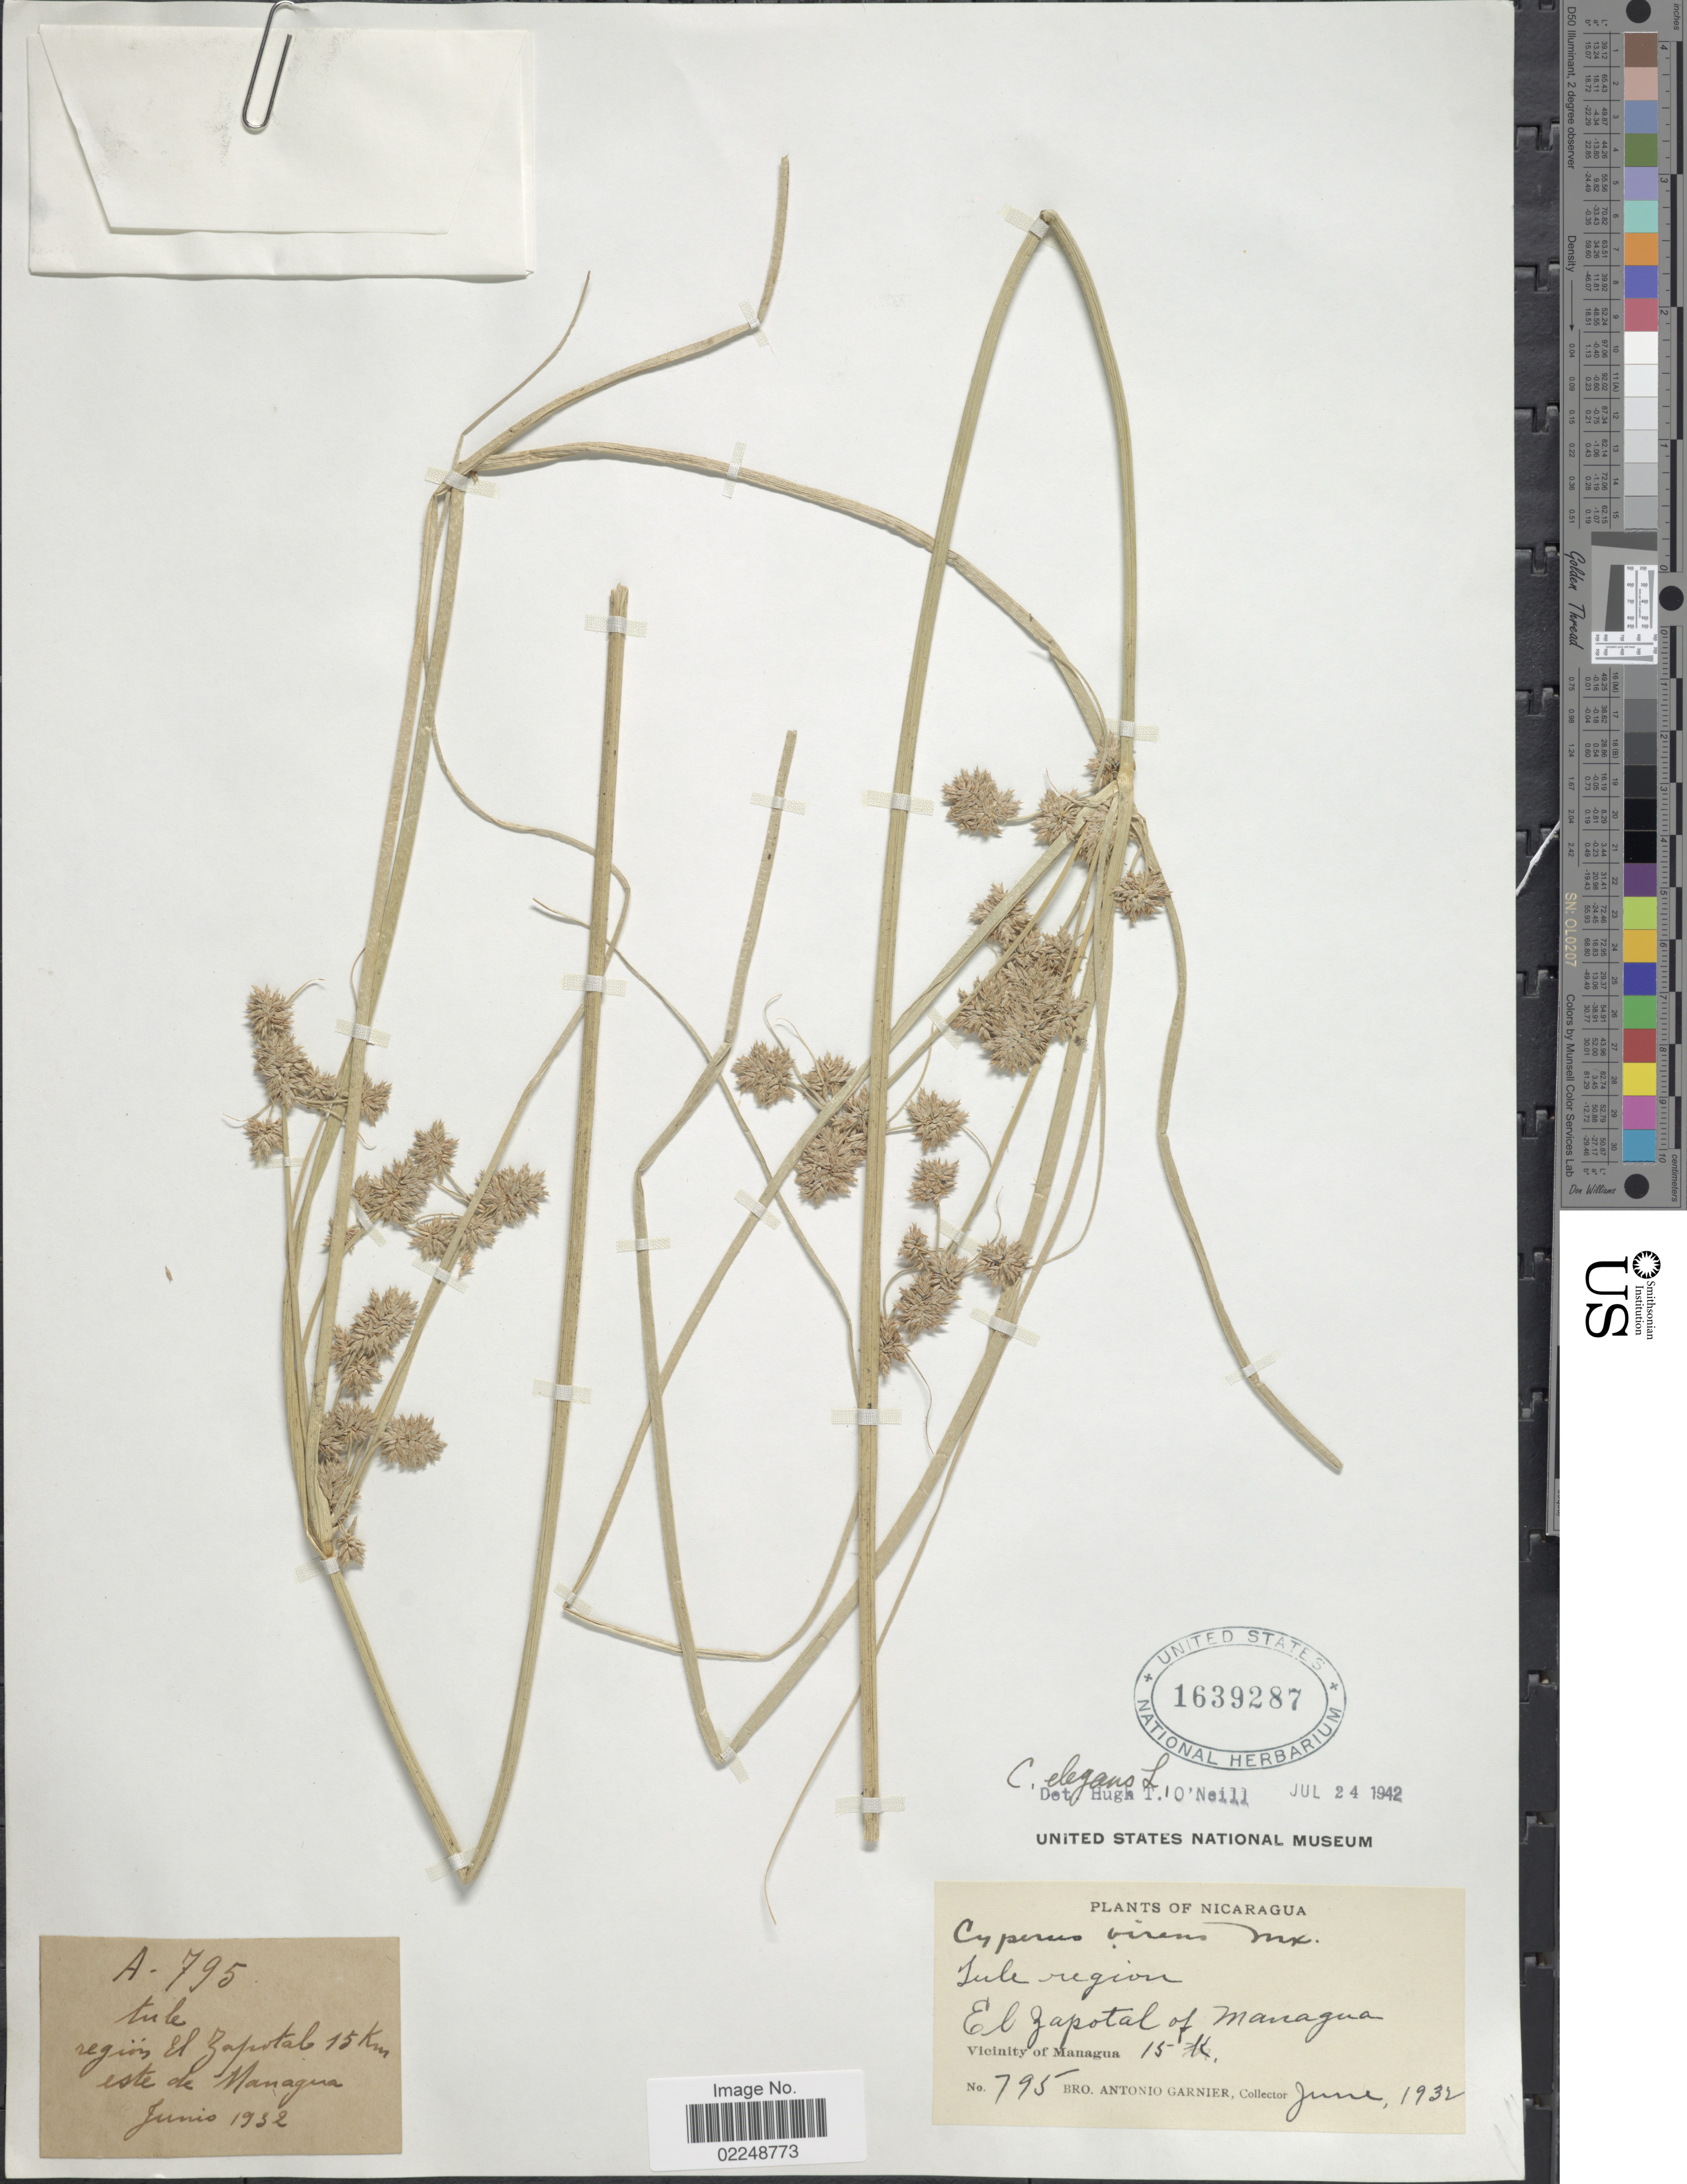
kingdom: Plantae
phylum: Tracheophyta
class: Liliopsida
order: Poales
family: Cyperaceae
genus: Cyperus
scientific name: Cyperus elegans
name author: L.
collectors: Bro. A. Garnier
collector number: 795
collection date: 1932-06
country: Nicaragua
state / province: Managua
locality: Tule Region, El Zapotal of Managua, Vicinity of Managua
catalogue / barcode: US 1639287